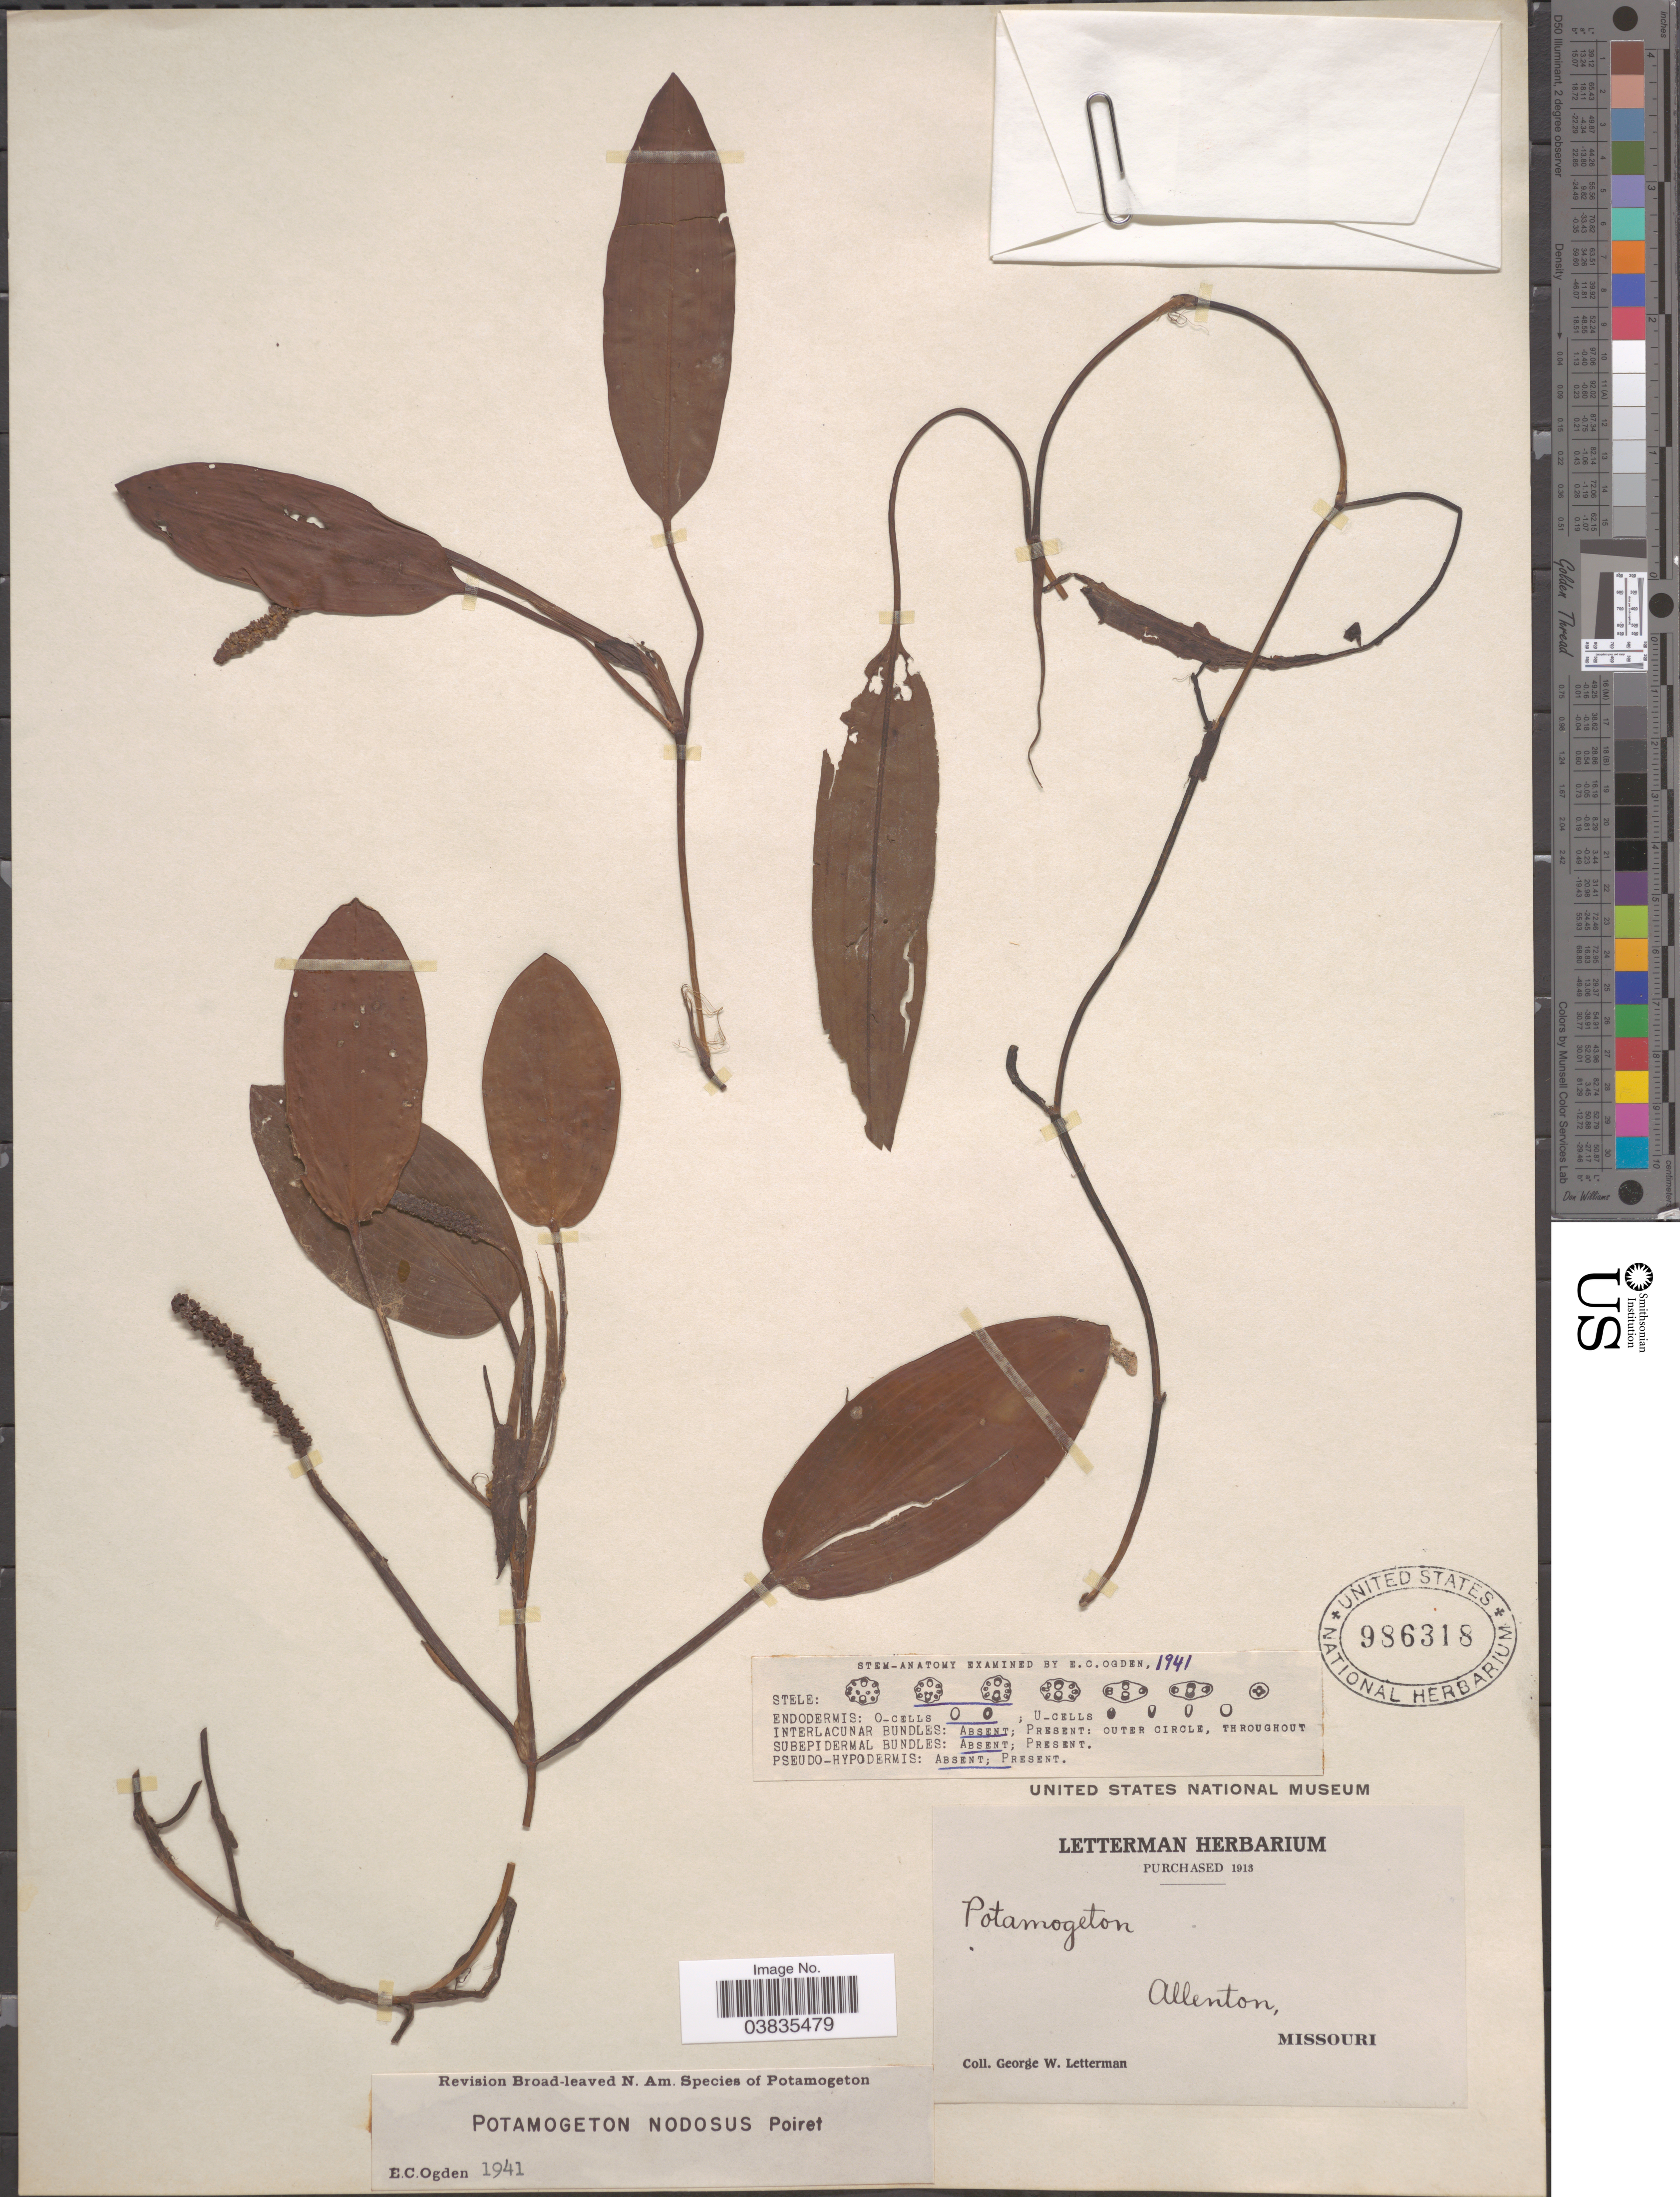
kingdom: Plantae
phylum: Tracheophyta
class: Liliopsida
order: Alismatales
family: Potamogetonaceae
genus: Potamogeton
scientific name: Potamogeton nodosus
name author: Poir.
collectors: G. W. Letterman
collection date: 1913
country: United States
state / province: Missouri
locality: Allenton.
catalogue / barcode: US 986318